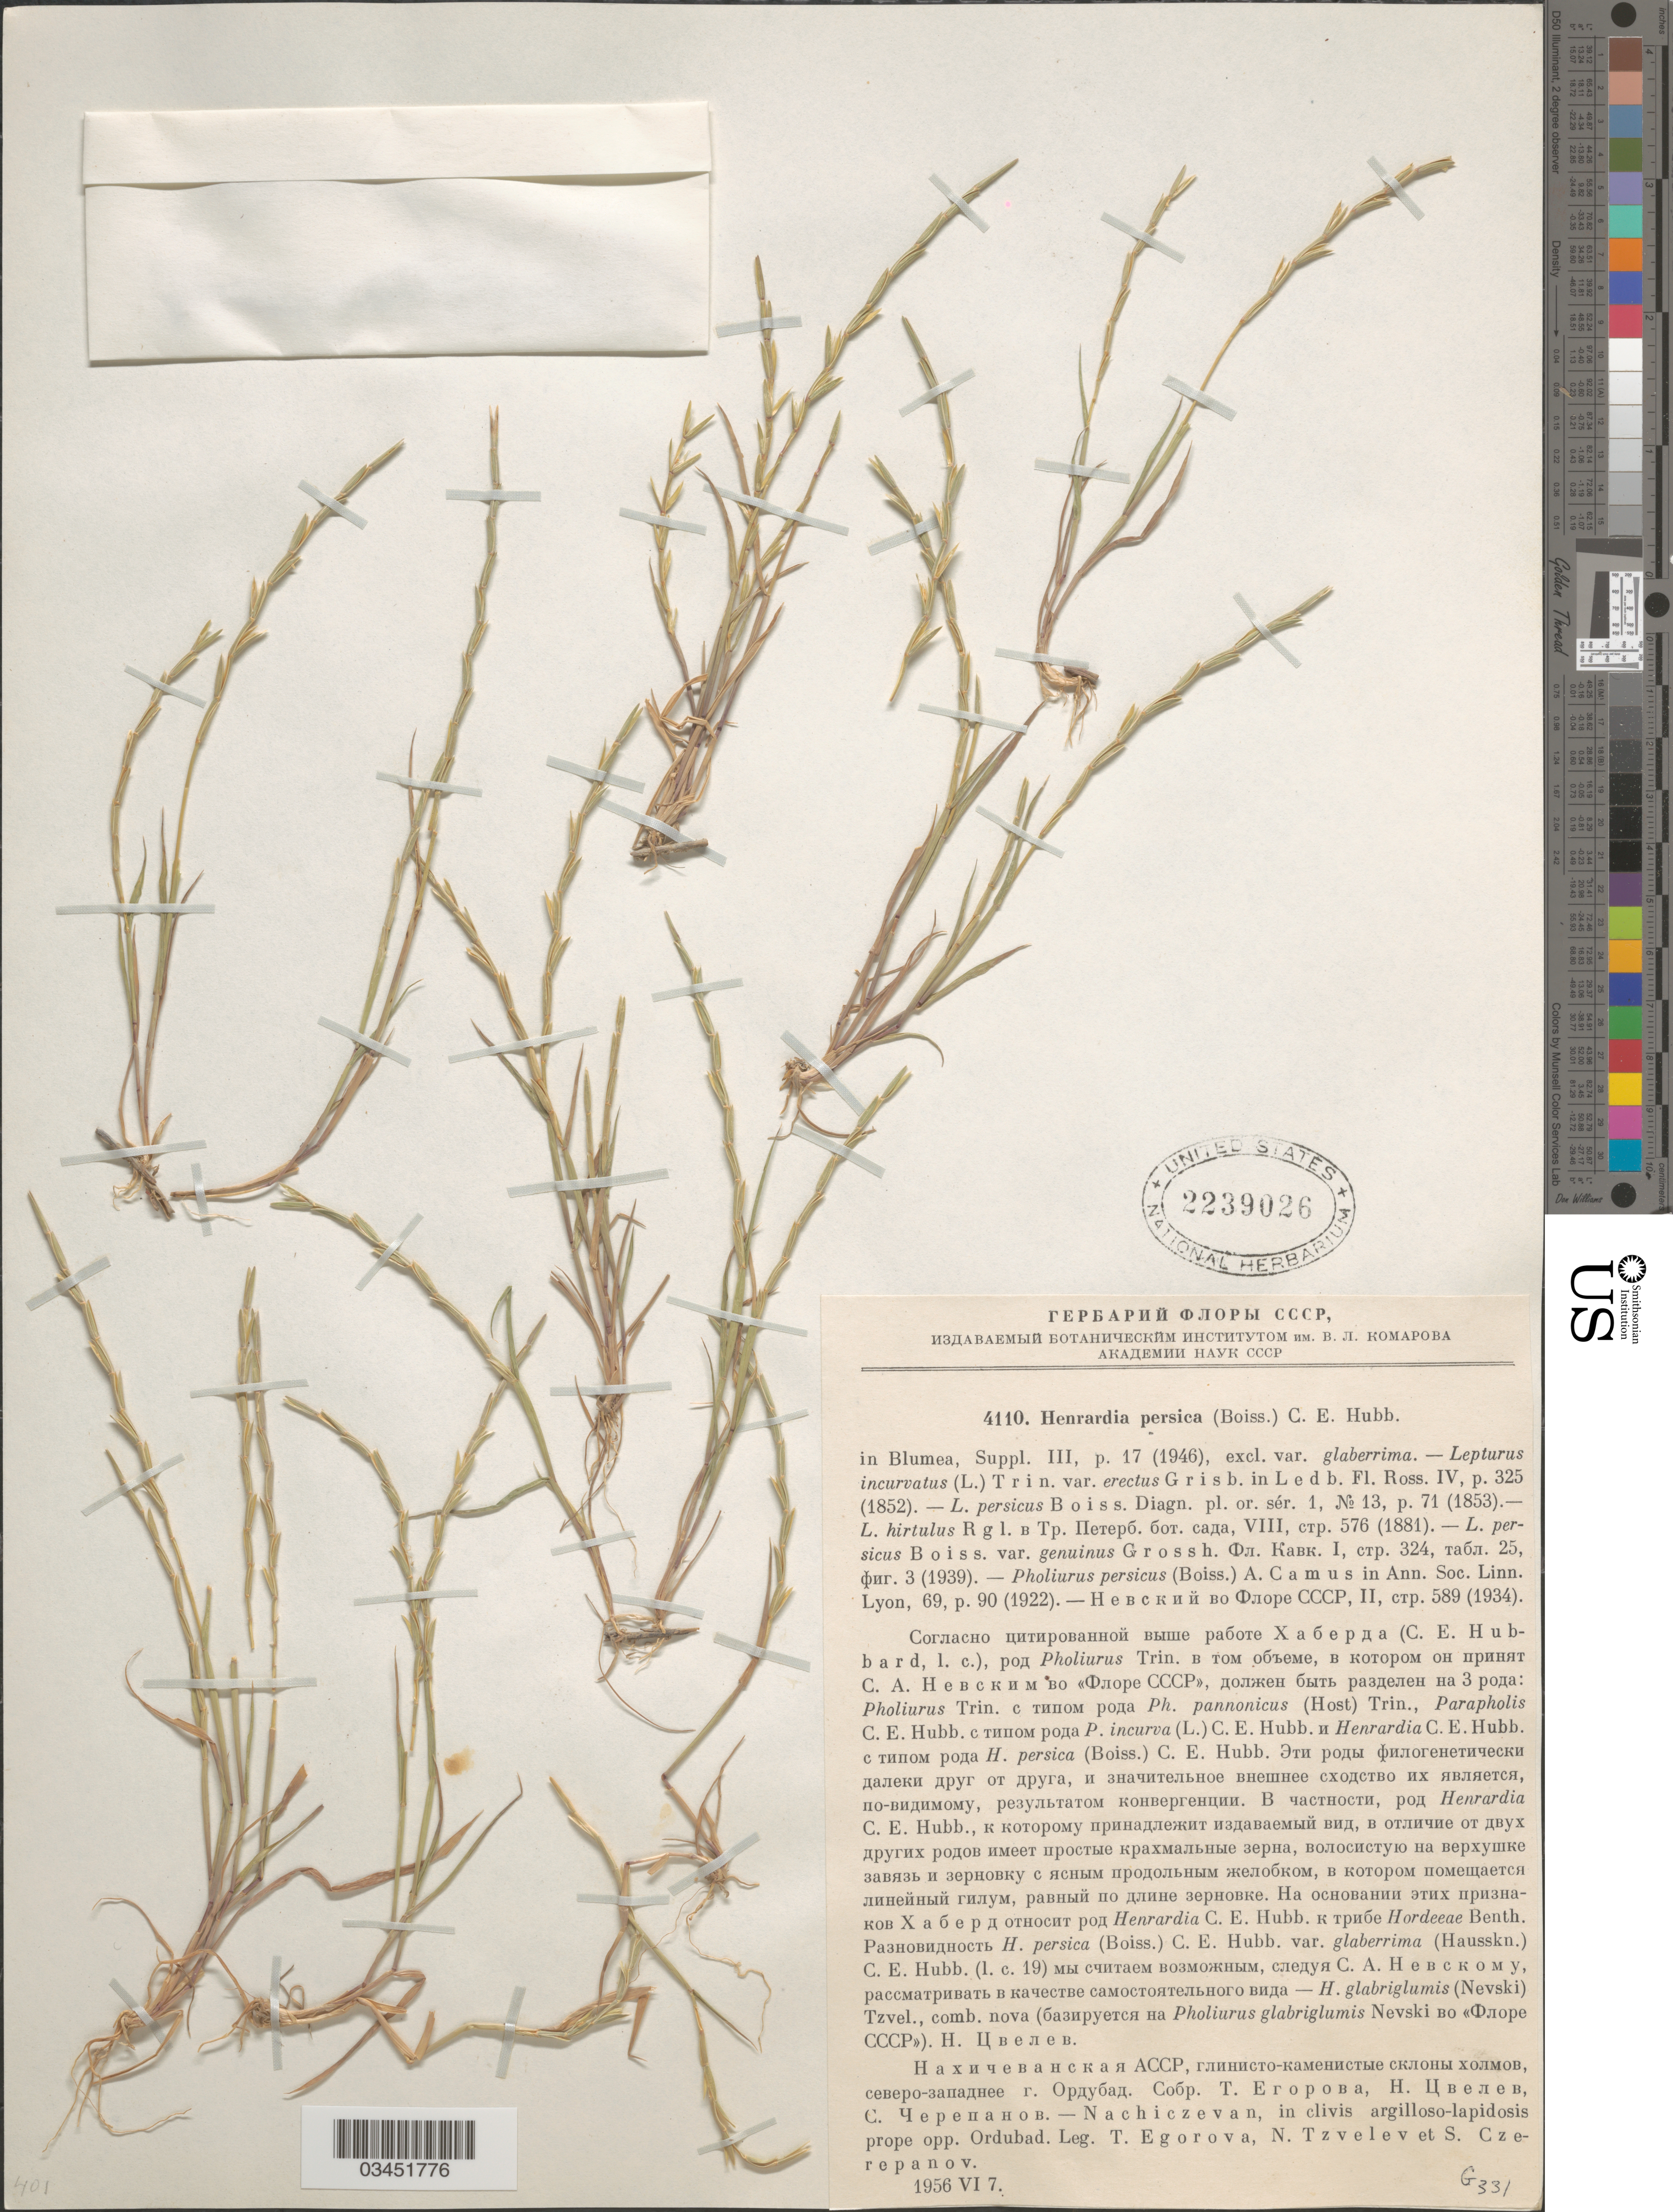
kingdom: Plantae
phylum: Tracheophyta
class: Liliopsida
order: Poales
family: Poaceae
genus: Henrardia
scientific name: Henrardia persica var. persica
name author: (Boiss.) C. E. Hubb.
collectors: T. V. Egorova, N. N. Tzvelev & S. Czerepanov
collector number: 4110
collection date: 1956-06-07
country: Azerbaijan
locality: Nachiczevan, in clivis argilloso-lapidosis prope opp. Ordubad.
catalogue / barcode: US 2239026